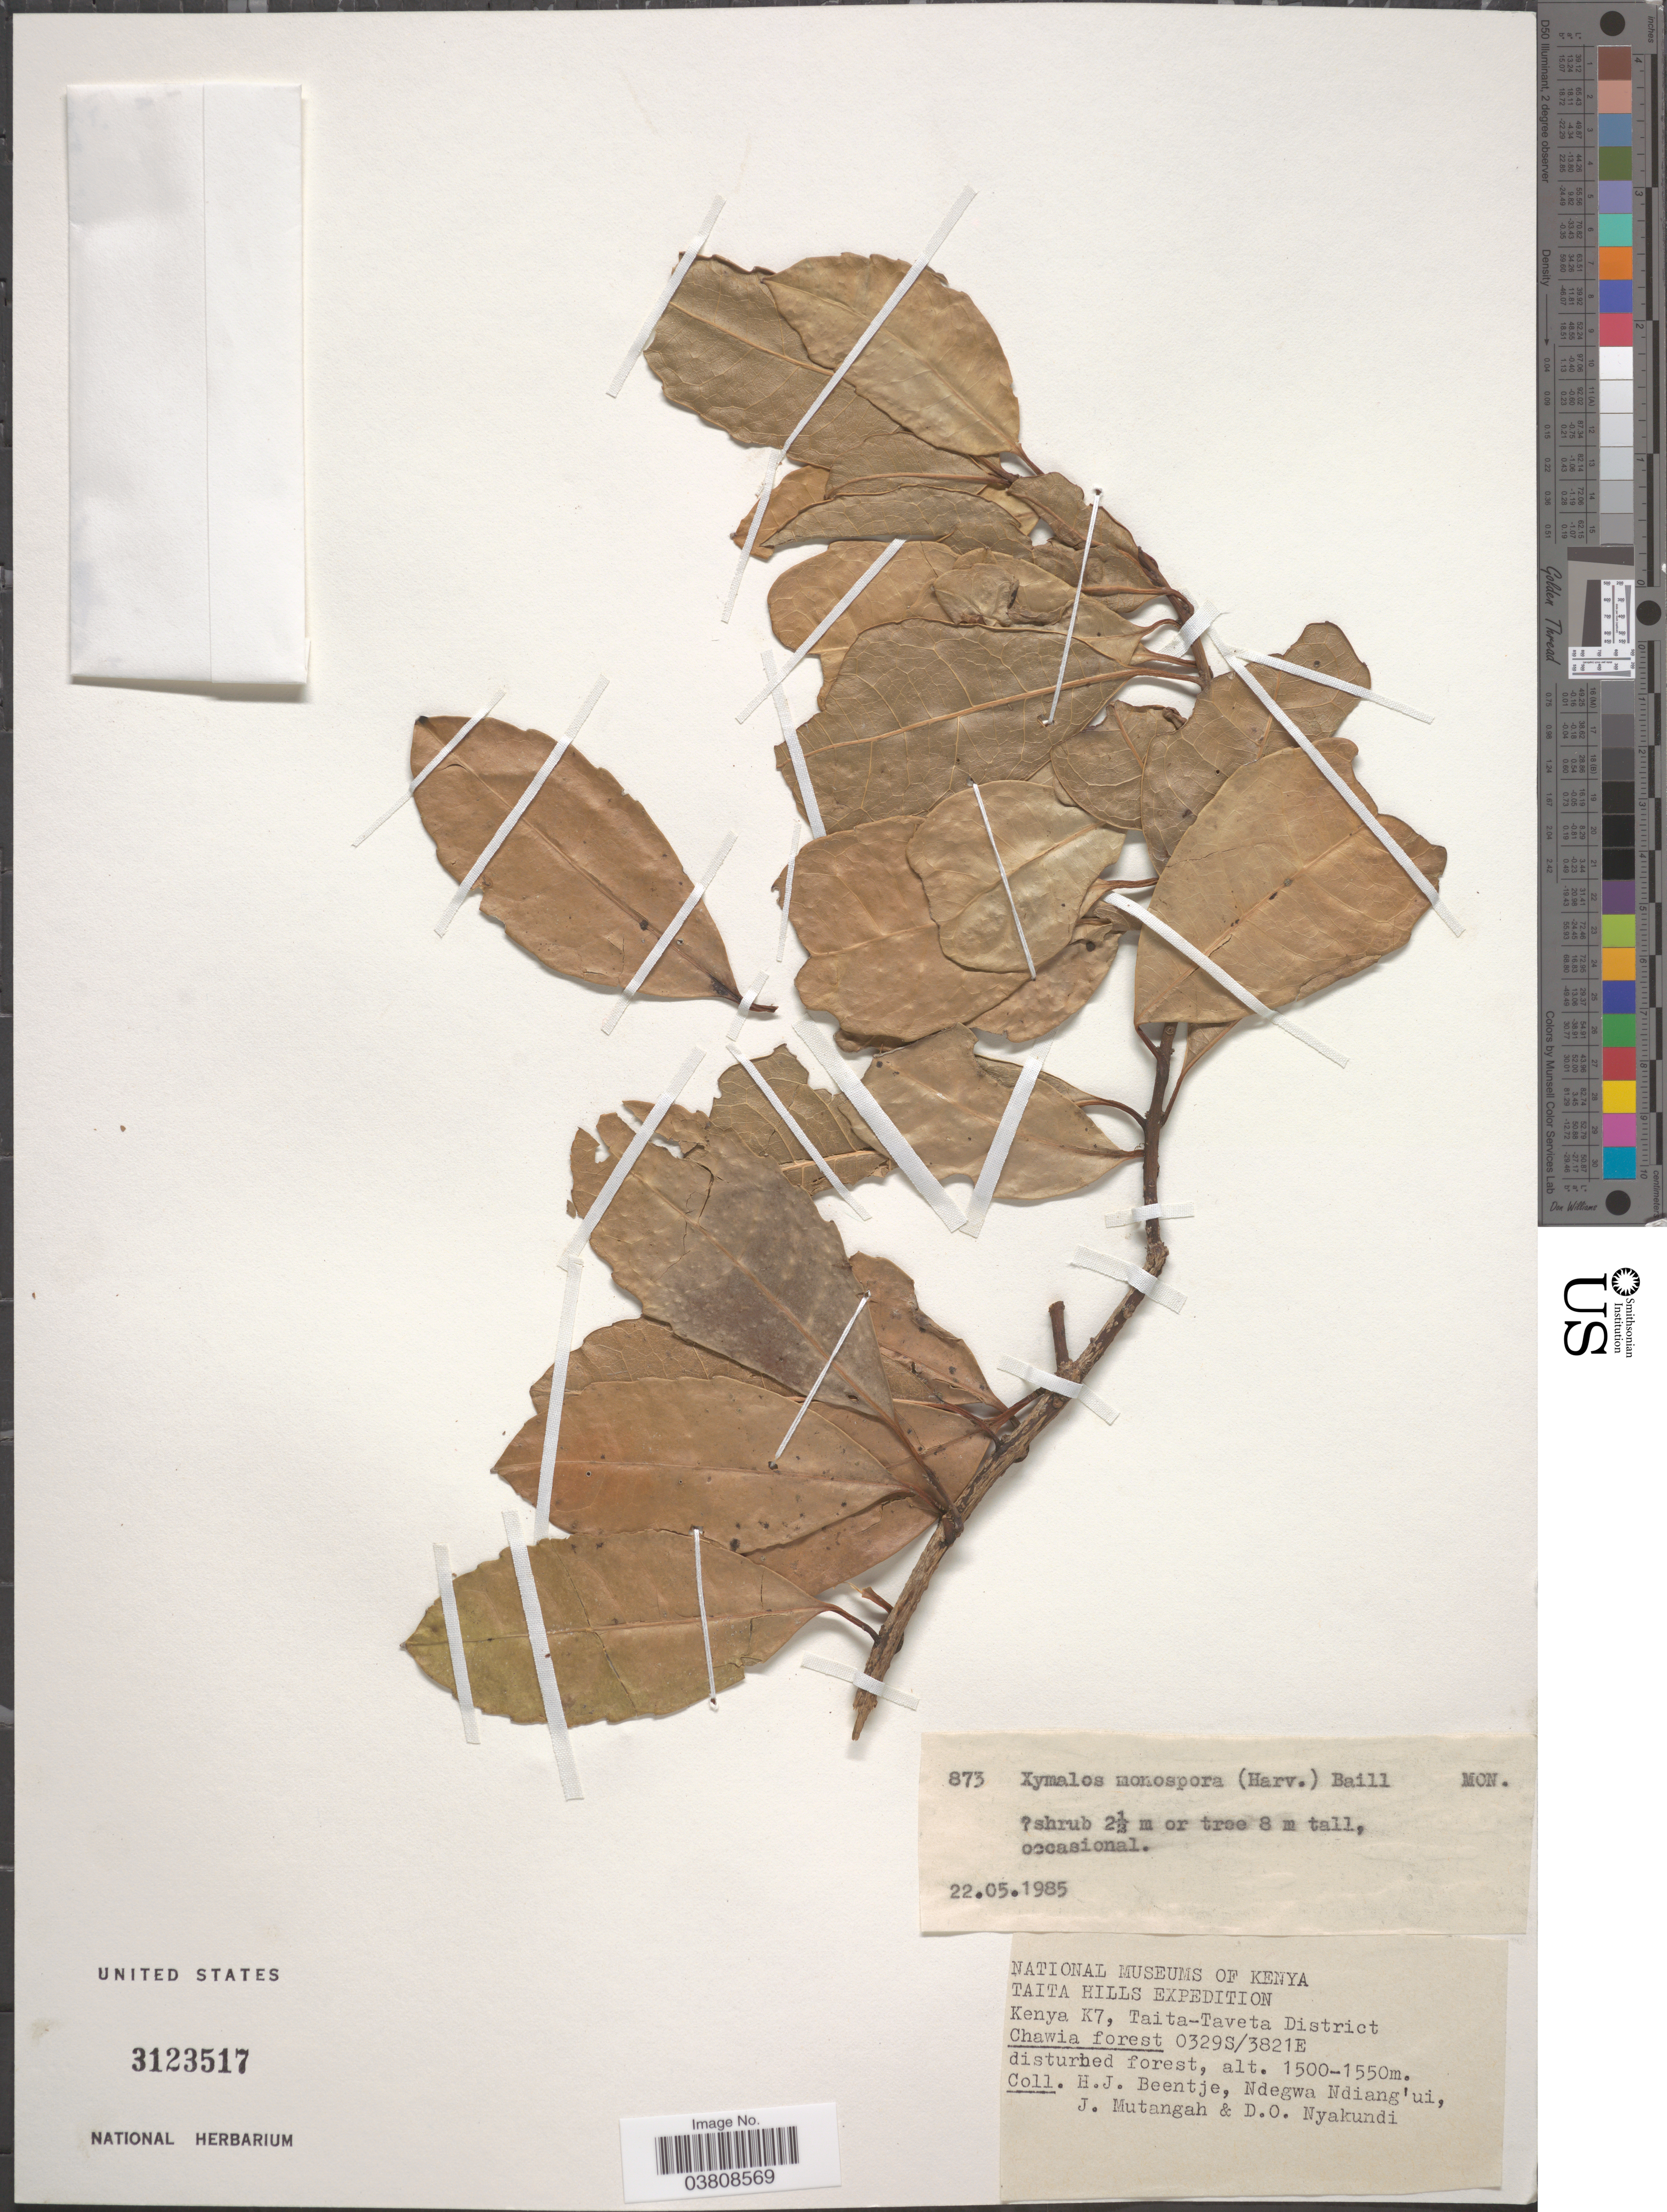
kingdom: Plantae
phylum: Tracheophyta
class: Magnoliopsida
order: Laurales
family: Monimiaceae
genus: Xymalos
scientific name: Xymalos monospora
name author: (Harv.) Baill.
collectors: H. J. Beentje, Ndegwa Ndiang'ui, J. Mutangah & D. Nyakundi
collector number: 873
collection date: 1985-05-22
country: Kenya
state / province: Taita Taveta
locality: Taita Hills. Kenya K7, Taita-Taveta District. Chawia forest.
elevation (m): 1500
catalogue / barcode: US 3123517